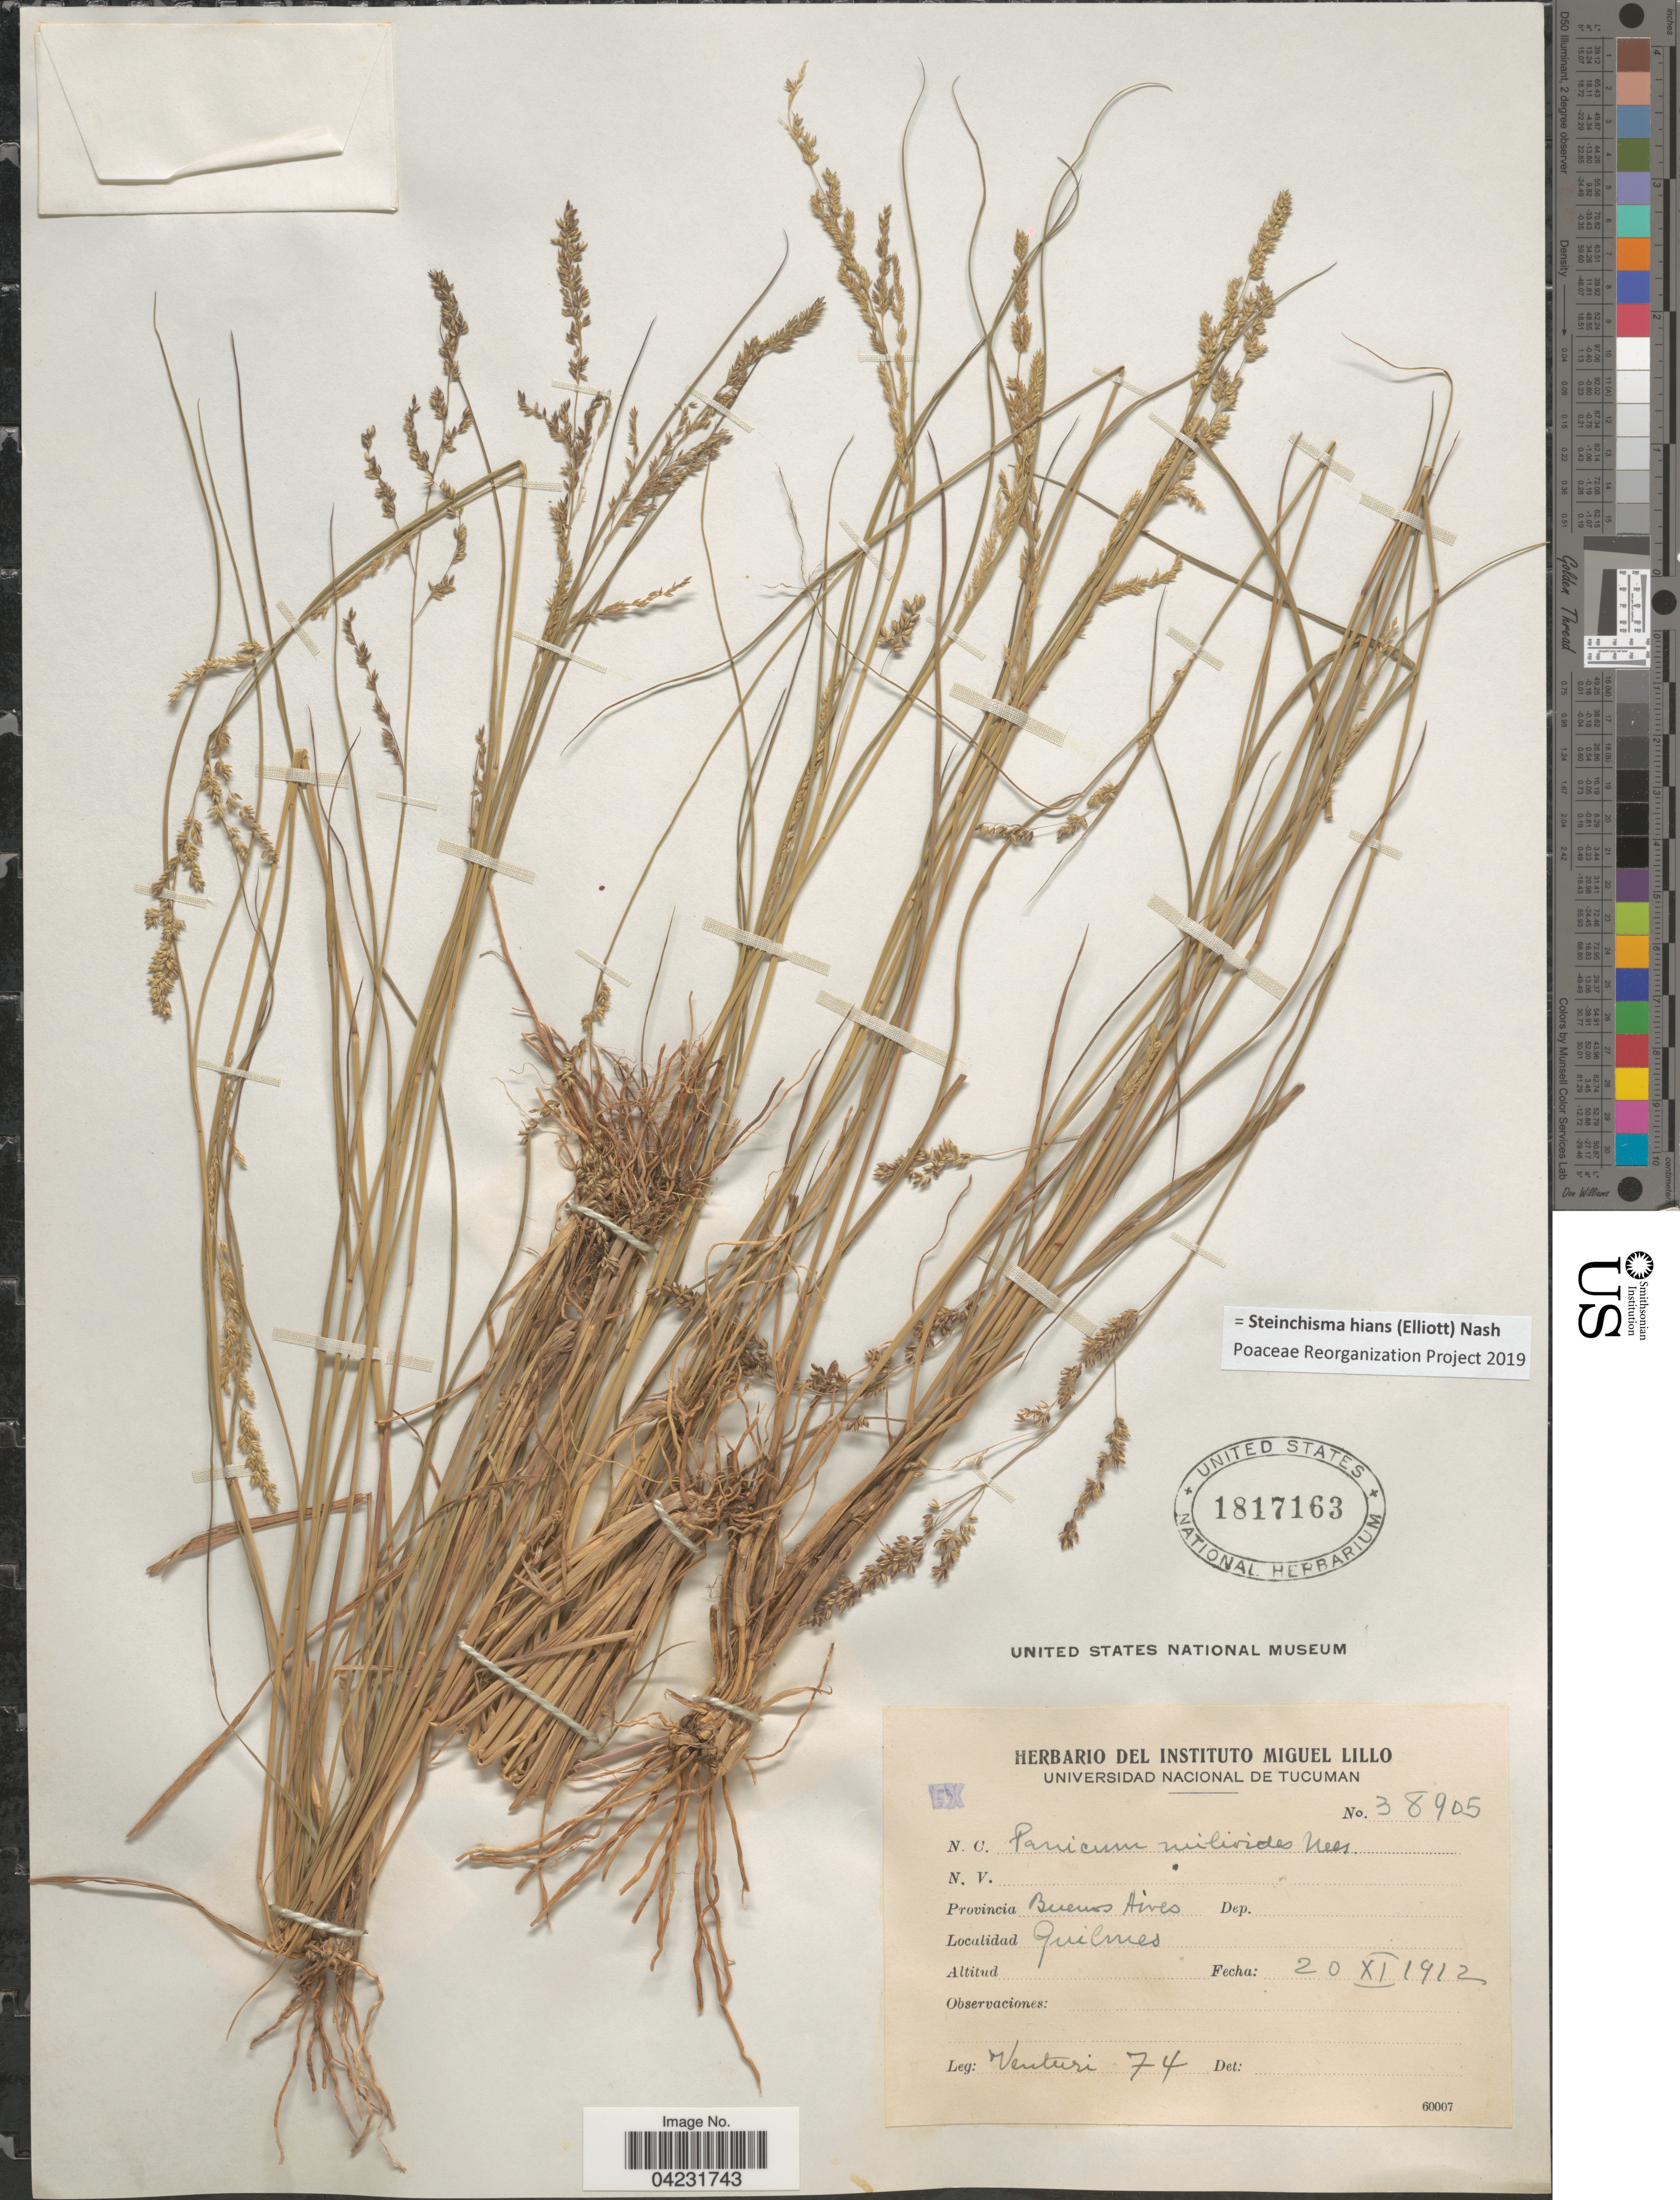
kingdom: Plantae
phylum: Tracheophyta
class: Liliopsida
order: Poales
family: Poaceae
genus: Steinchisma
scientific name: Steinchisma hians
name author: (Elliott) Nash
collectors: Venturi, --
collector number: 74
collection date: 1912-11-20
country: Argentina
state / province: Buenos Aires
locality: Guilmes.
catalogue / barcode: US 1817163